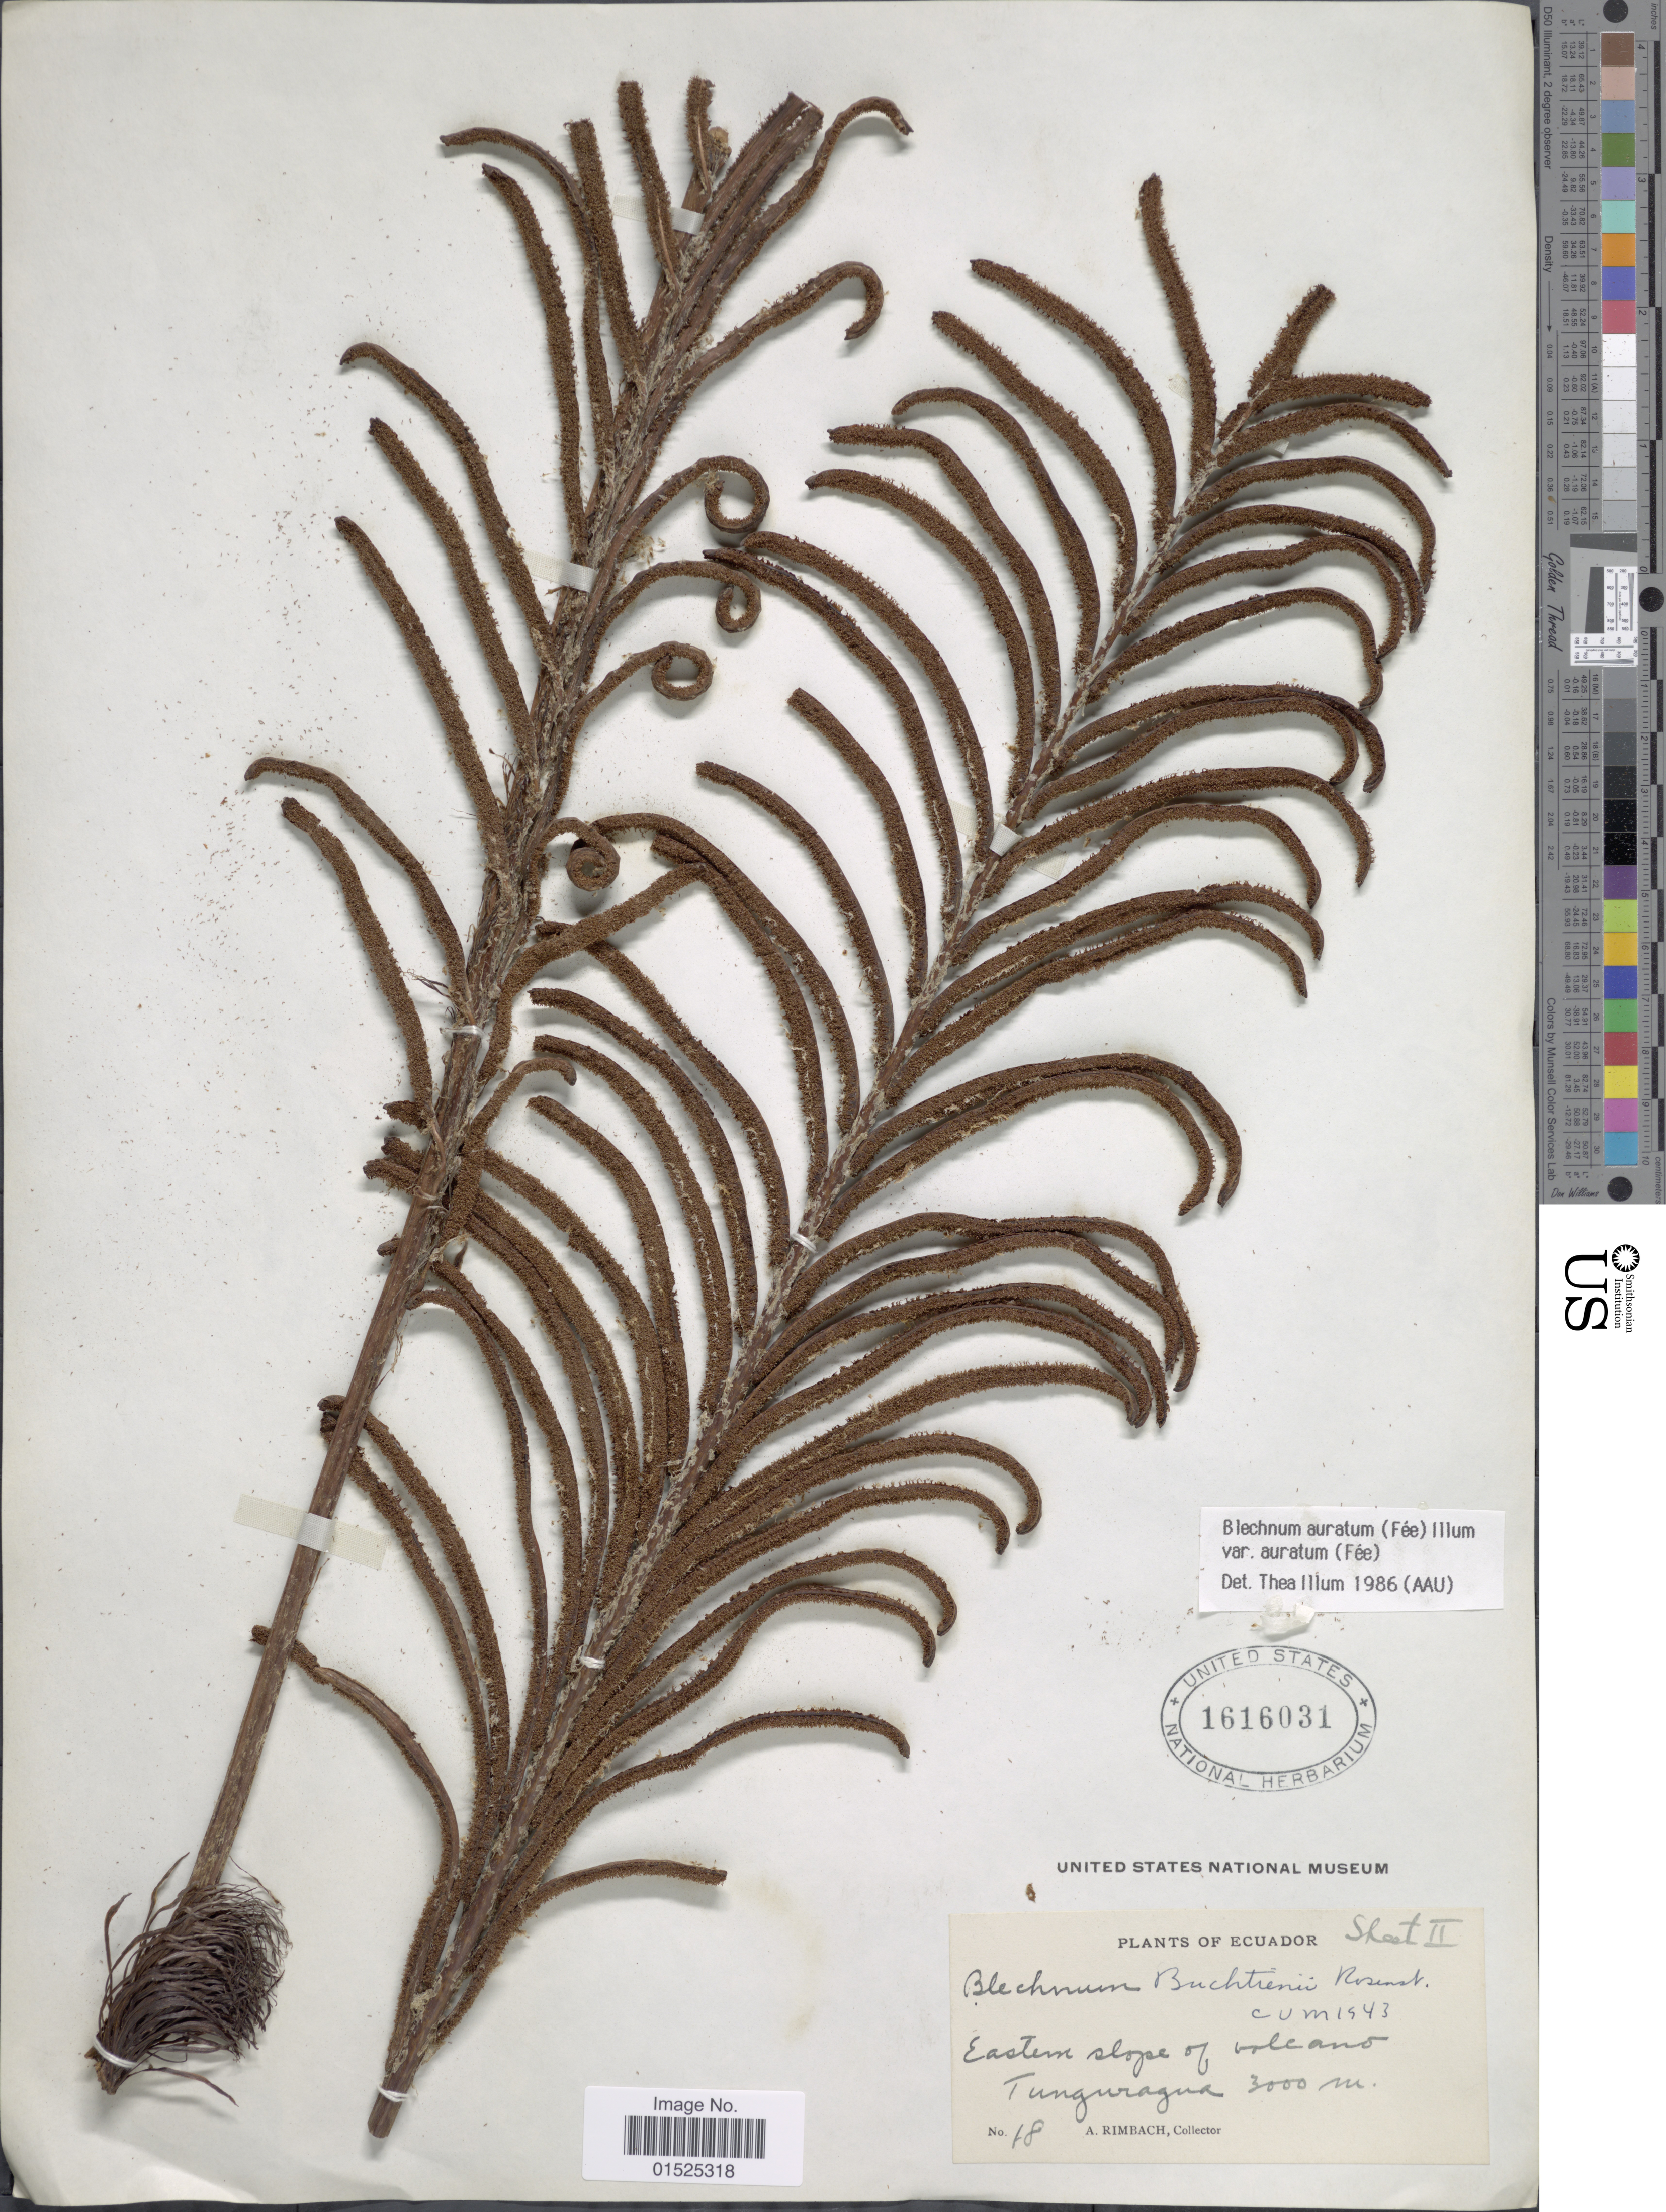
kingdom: Plantae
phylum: Tracheophyta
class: Polypodiopsida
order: Polypodiales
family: Blechnaceae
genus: Blechnum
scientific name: Blechnum auratum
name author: (Fée) R.M. Tryon & Stolze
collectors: A. Rimbach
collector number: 18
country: Ecuador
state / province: Tungurahua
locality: Eastern slope of volcano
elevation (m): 3000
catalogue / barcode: US 1616031